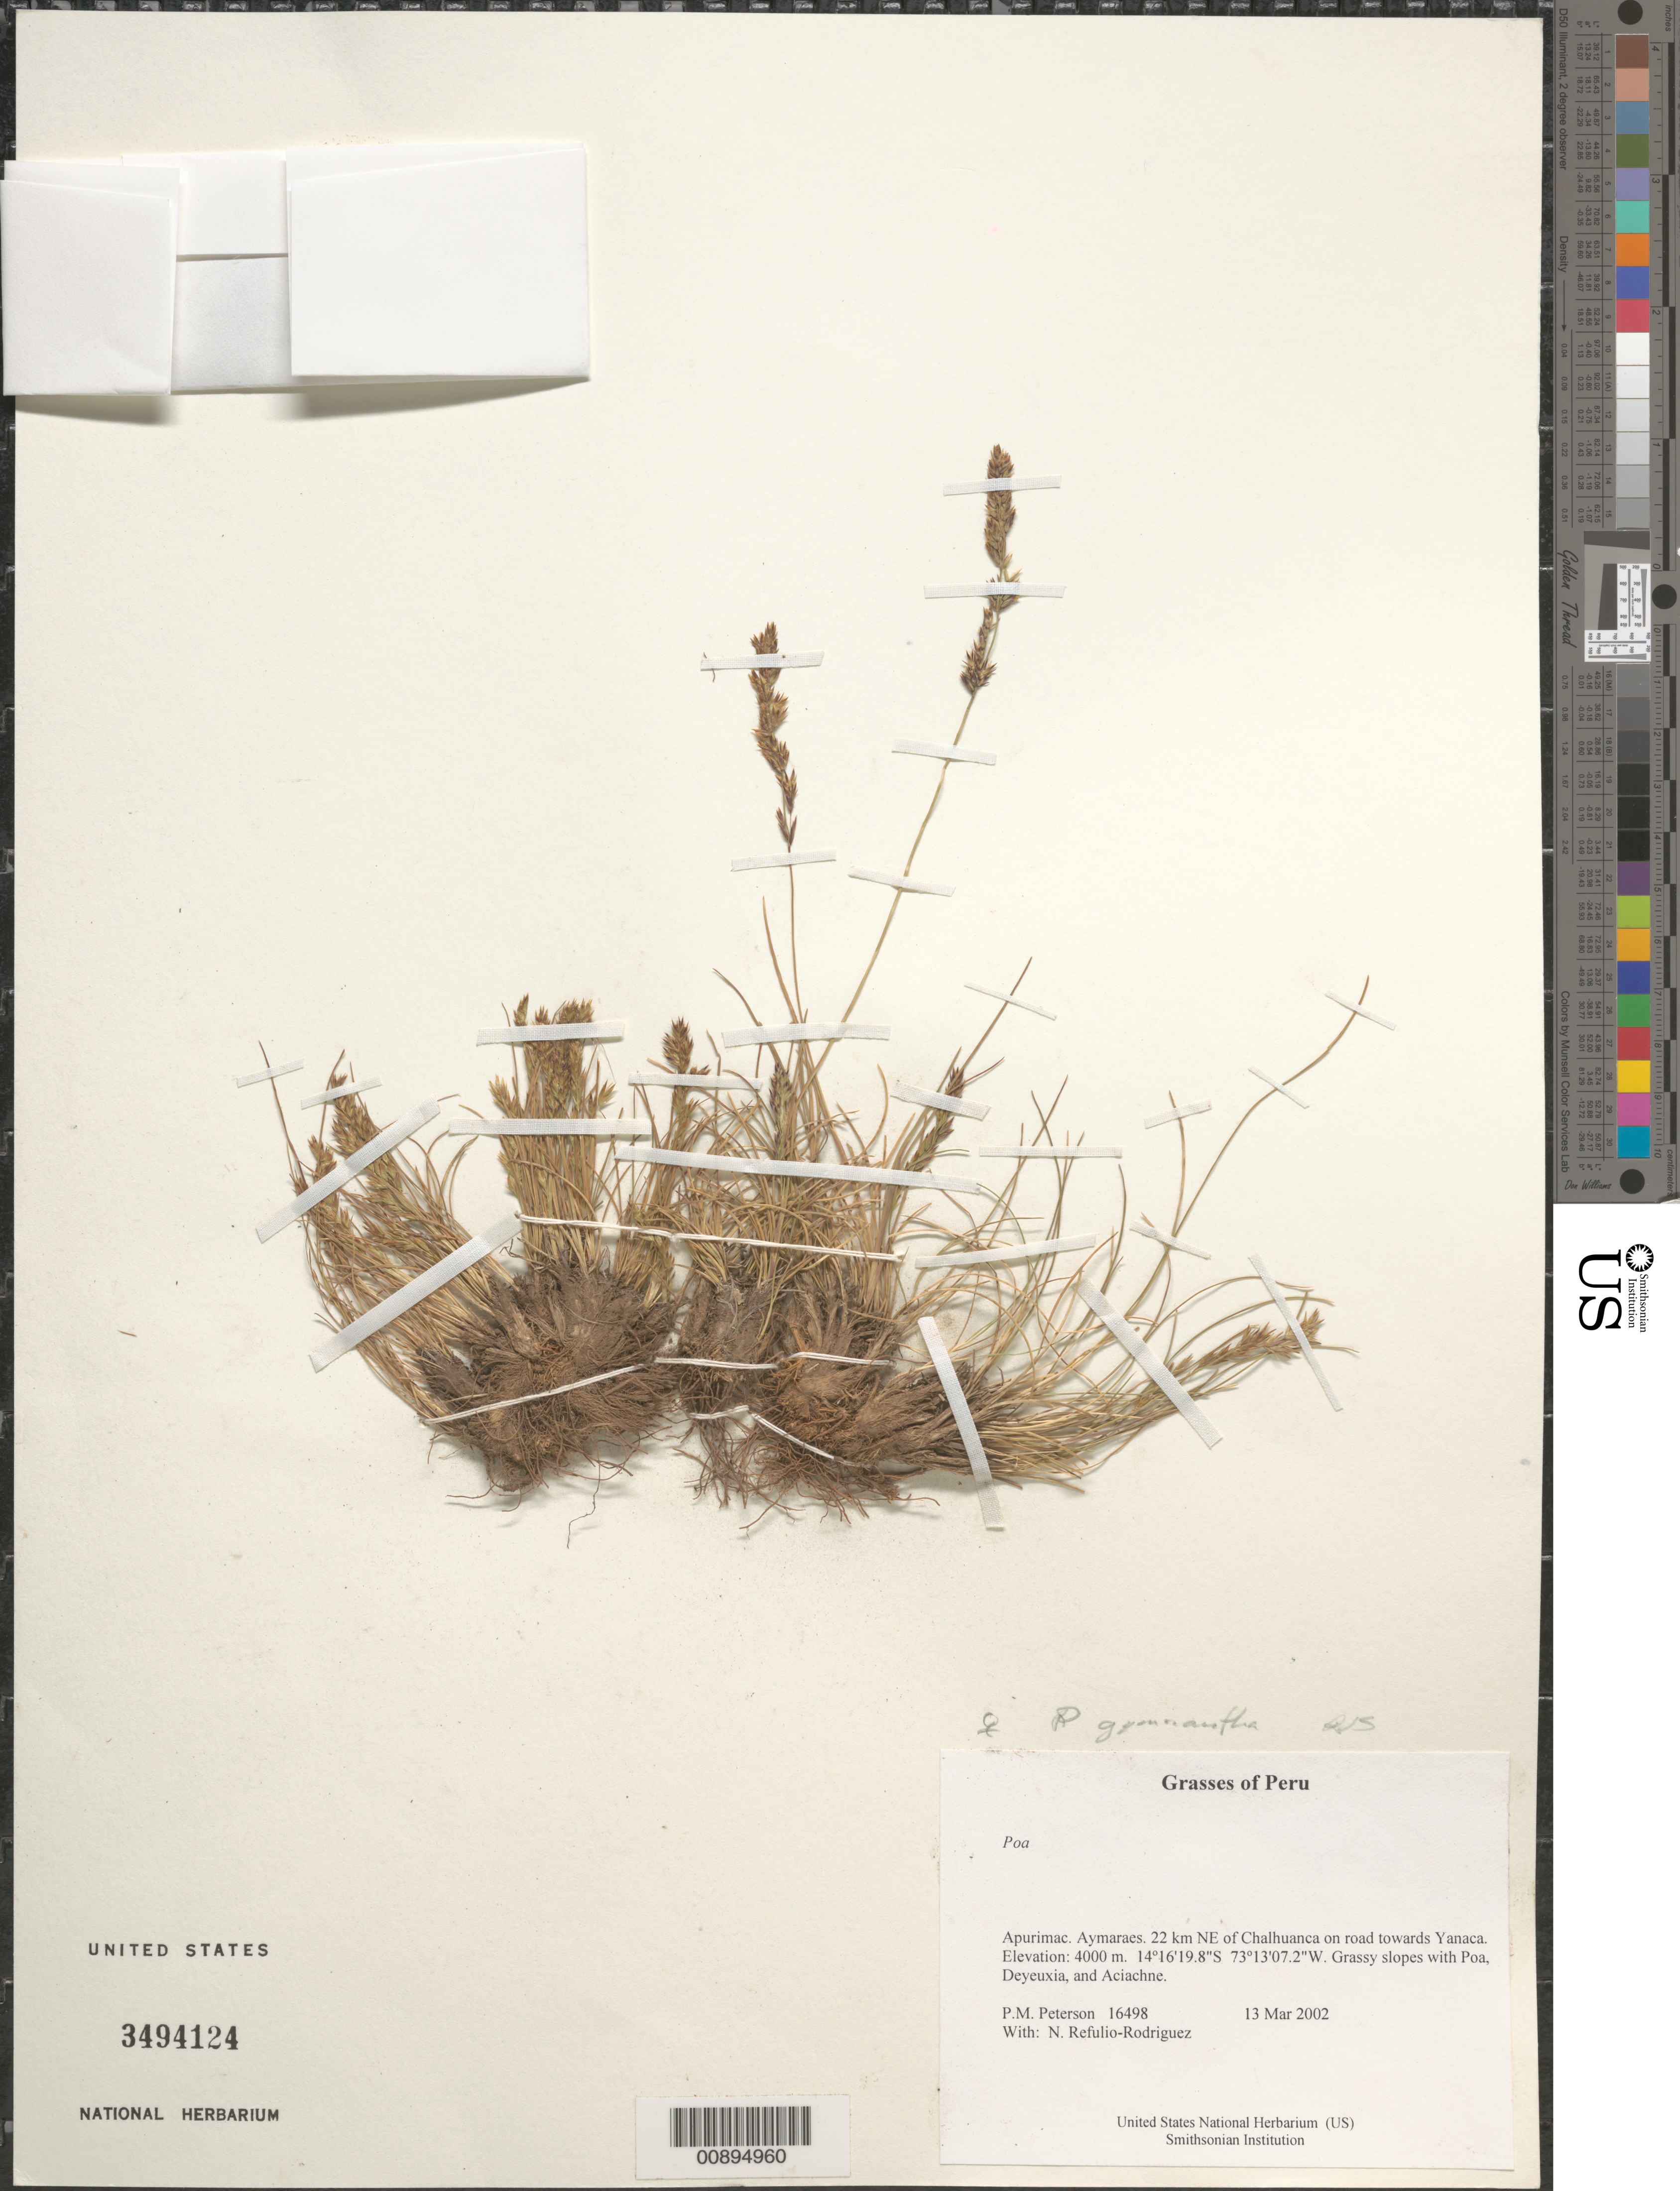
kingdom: Plantae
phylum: Tracheophyta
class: Liliopsida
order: Poales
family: Poaceae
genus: Poa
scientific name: Poa gymnantha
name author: Pilg.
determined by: Soreng, Robert J., Research Associate (BOT), Smithsonian Institution - National Museum of Natural History (UNITED STATES)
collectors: P. M. Peterson & N. Refulio-Rodríguez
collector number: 16498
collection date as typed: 13 Mar 2002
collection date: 2002-03-13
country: Peru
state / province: Apurímac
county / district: Aymaraes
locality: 22 km NE of Chalhuanca on road towards Yanaca.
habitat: Grassy slopes with ~Poa, Deyeuxia, and Aciachne~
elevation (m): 4000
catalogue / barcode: US 3494124